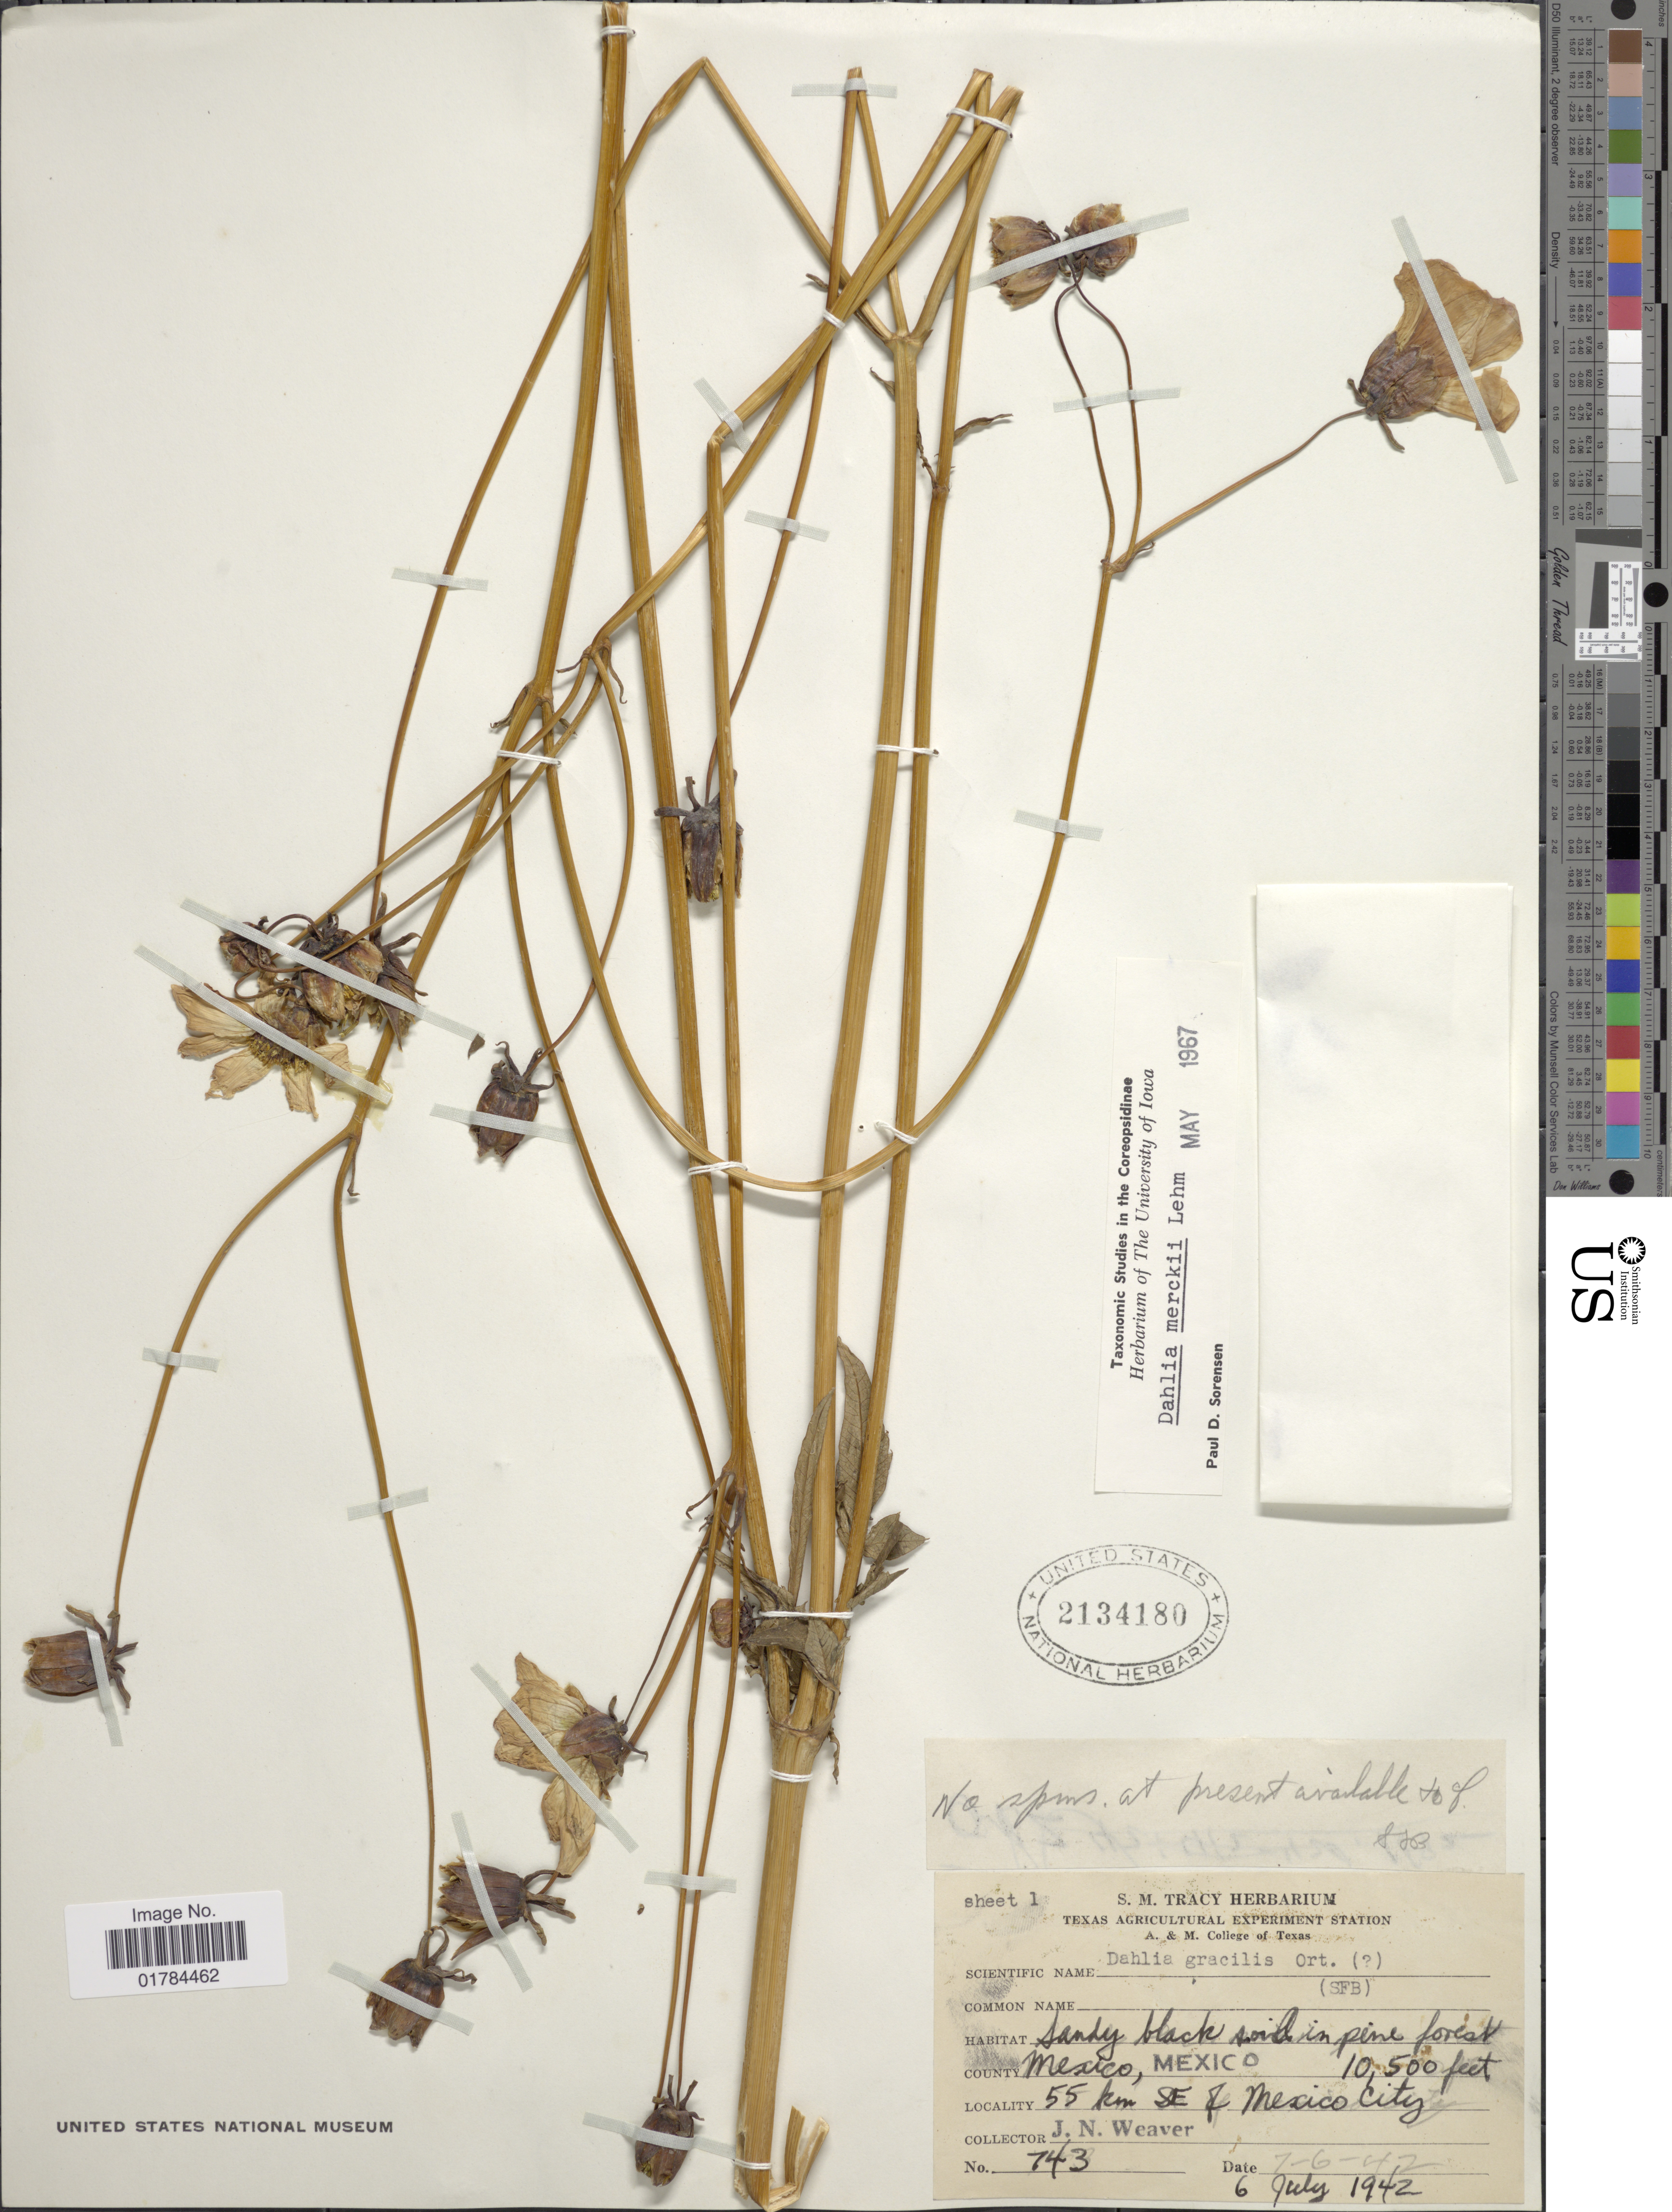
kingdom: Plantae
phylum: Tracheophyta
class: Magnoliopsida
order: Asterales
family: Asteraceae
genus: Dahlia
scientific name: Dahlia merckii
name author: Lehm.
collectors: J. N. Weaver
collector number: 743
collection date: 1942-07-06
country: Mexico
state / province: México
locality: County Mexico, 55 km SE of Mexico City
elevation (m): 3200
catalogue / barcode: US 2134180